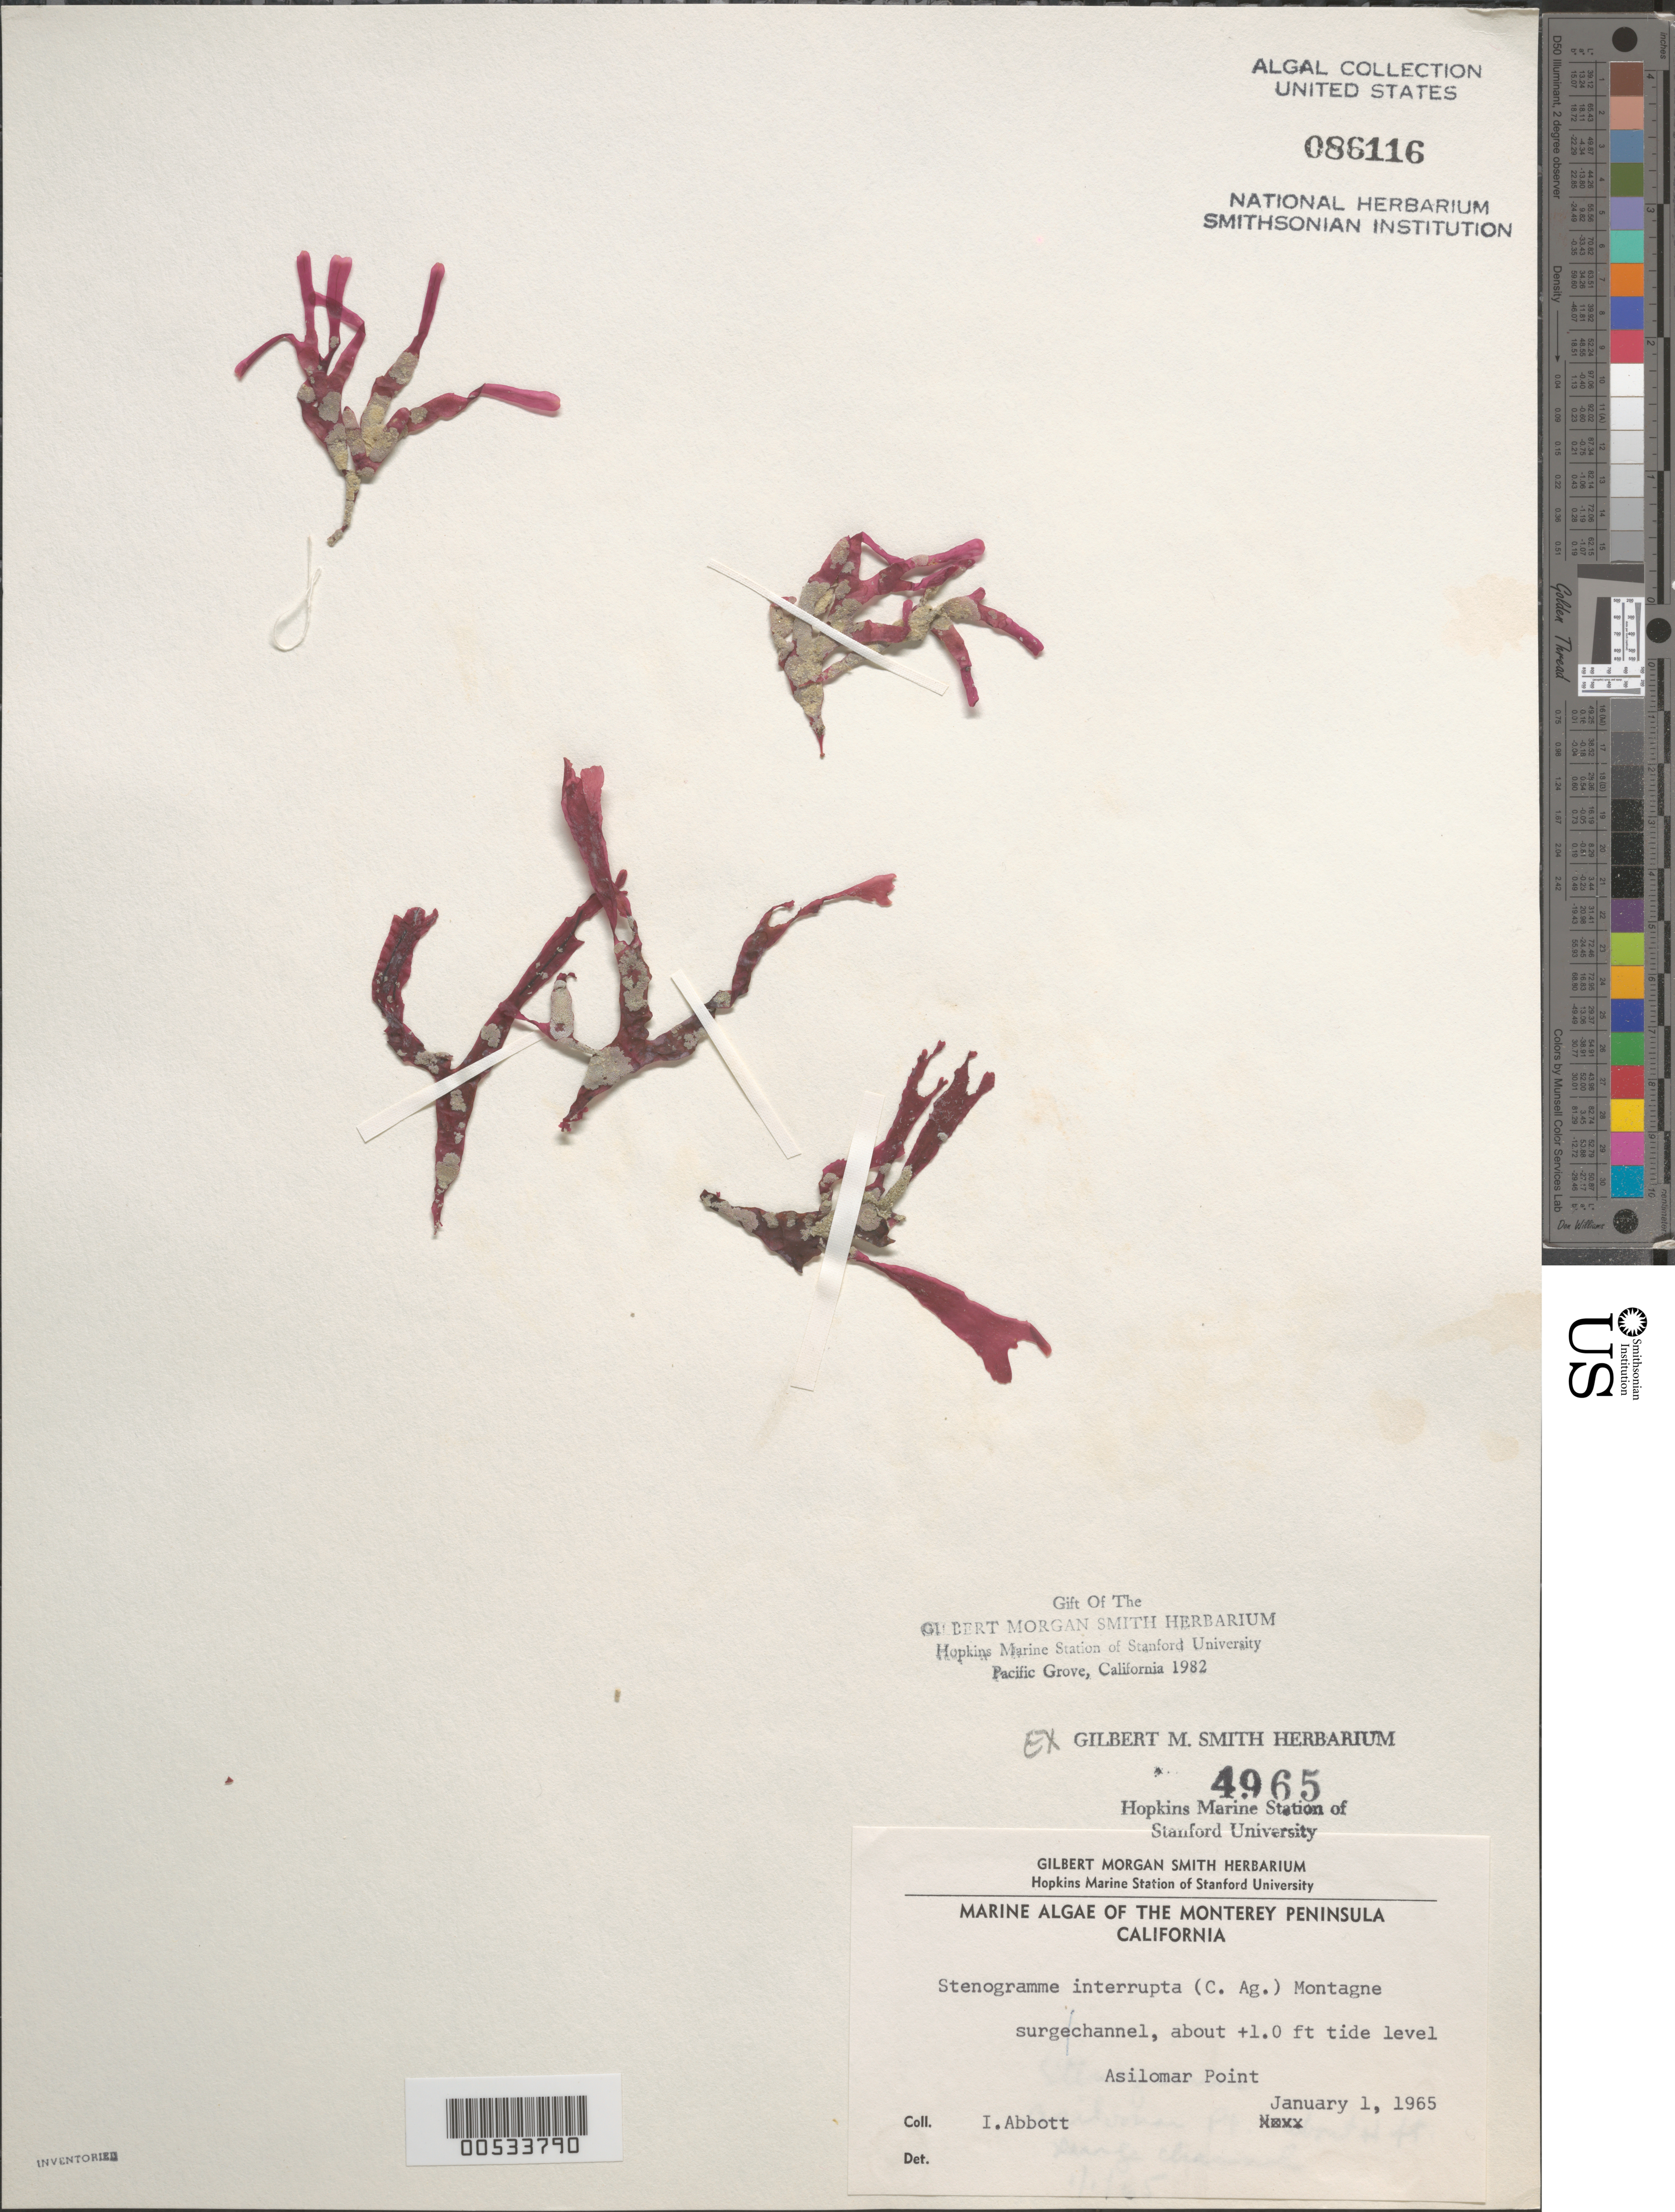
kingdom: Plantae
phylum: Rhodophyta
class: Florideophyceae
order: Gigartinales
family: Phyllophoraceae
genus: Stenogramma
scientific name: Stenogramma interruptum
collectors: I. A. Abbott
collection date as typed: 01 Jan 1965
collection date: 1965-01-01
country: United States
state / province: California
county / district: Monterey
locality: Asilomar Point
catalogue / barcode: US 86116